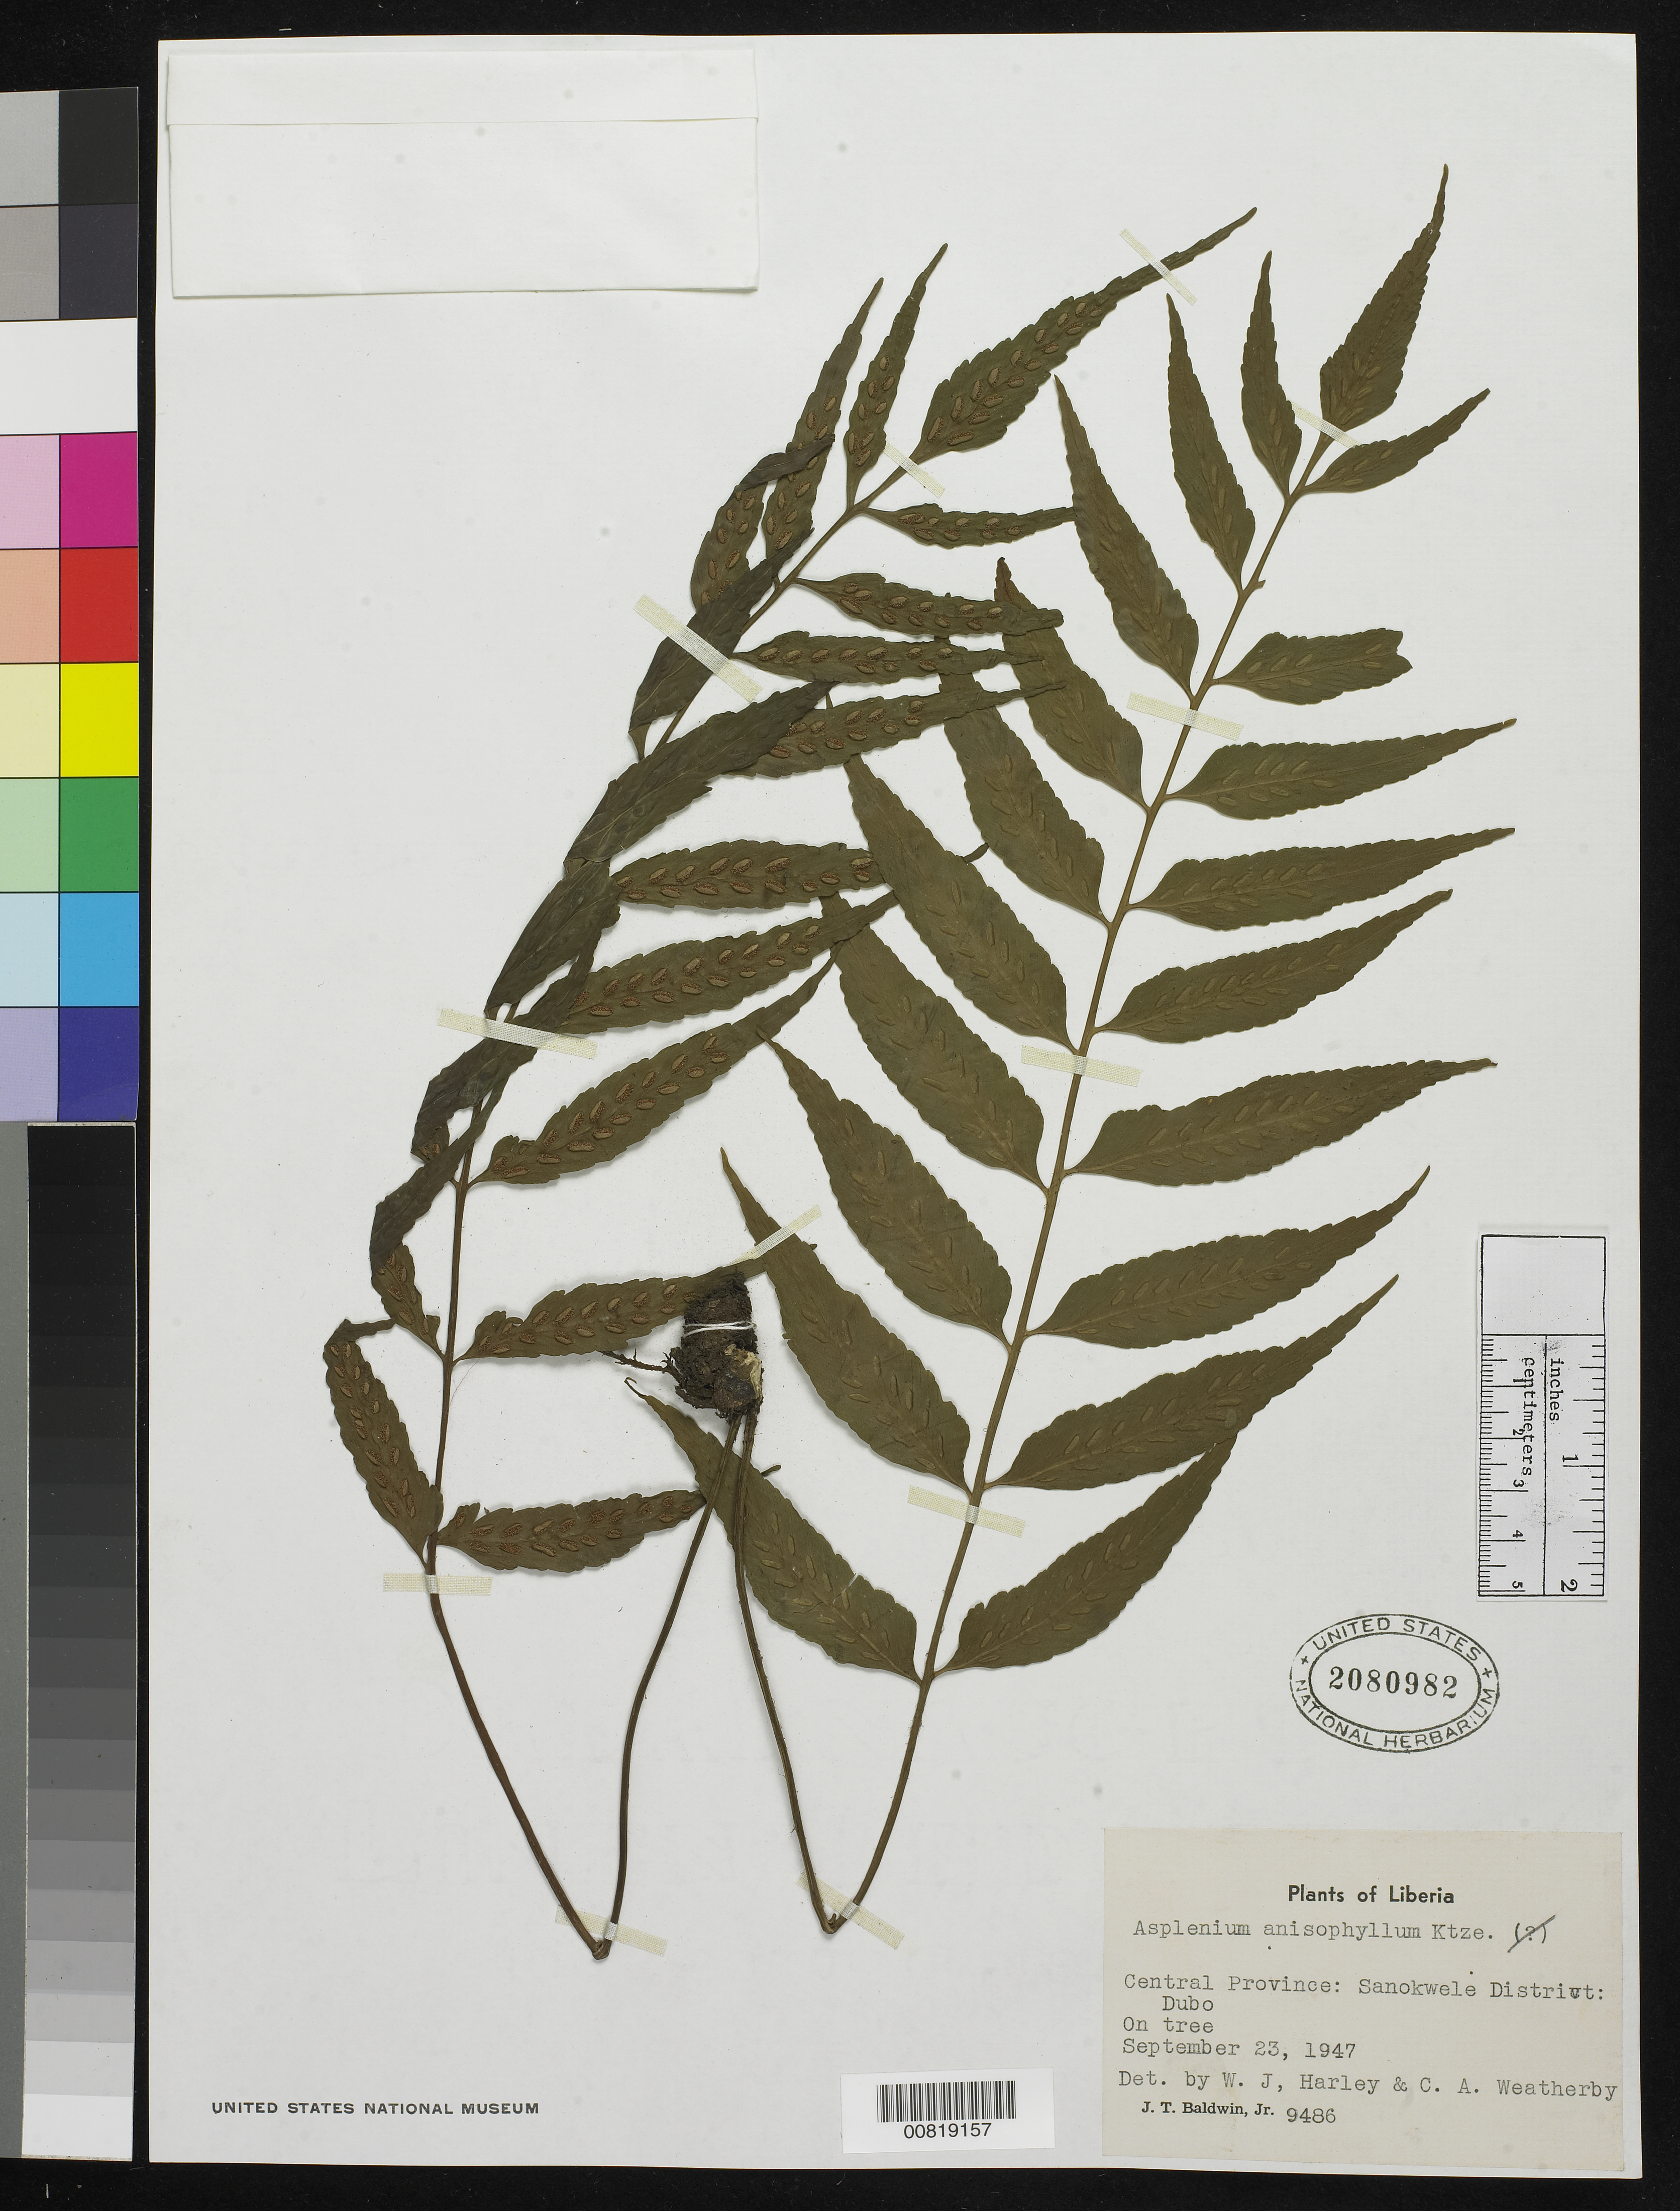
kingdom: Plantae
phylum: Tracheophyta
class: Polypodiopsida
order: Polypodiales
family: Aspleniaceae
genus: Asplenium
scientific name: Asplenium anisophyllum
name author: Kunze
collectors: J. T. Baldwin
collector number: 9486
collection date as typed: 23 Sep 1947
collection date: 1947-09-23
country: Liberia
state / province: Nimba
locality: Central Province: Sanokwele District, Dubo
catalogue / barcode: US 2080982